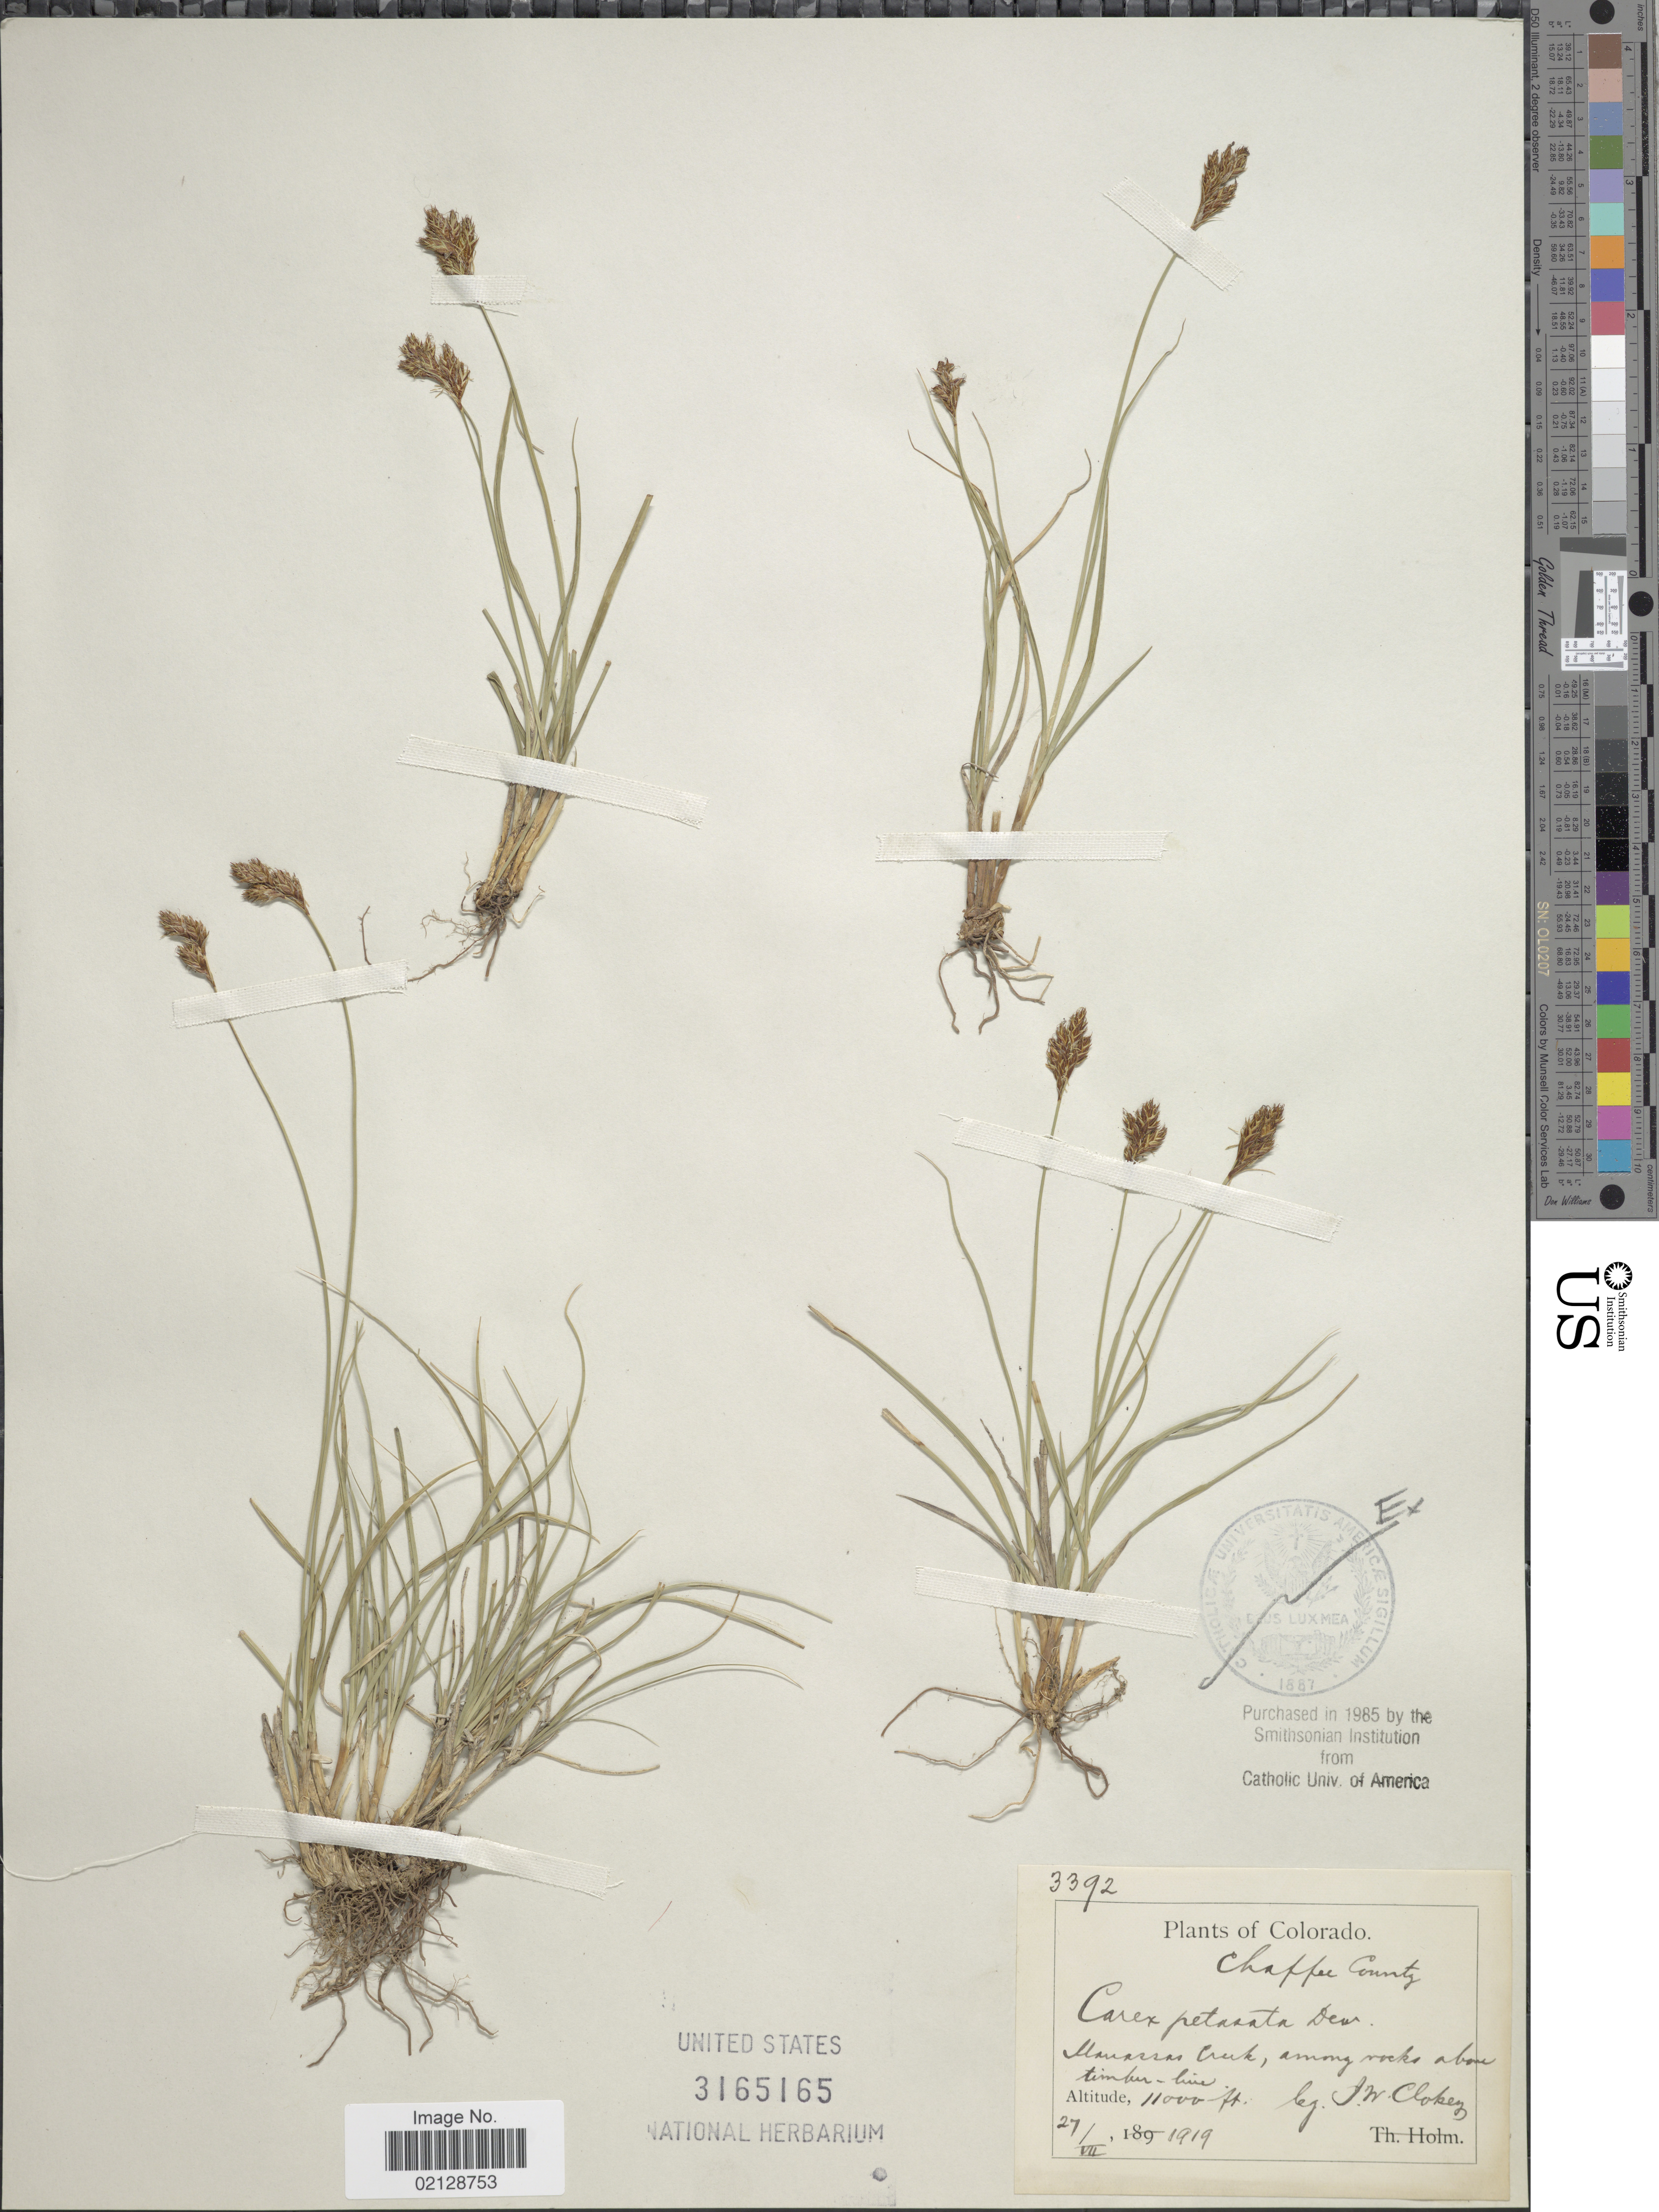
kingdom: Plantae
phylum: Tracheophyta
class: Liliopsida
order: Poales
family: Cyperaceae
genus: Carex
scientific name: Carex petasata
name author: Dewey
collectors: I. W. Clokey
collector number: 3392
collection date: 1919-07-27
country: United States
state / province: Colorado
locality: Manassas Creek, among rocks above timber-line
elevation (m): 3353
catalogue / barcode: US 3165165